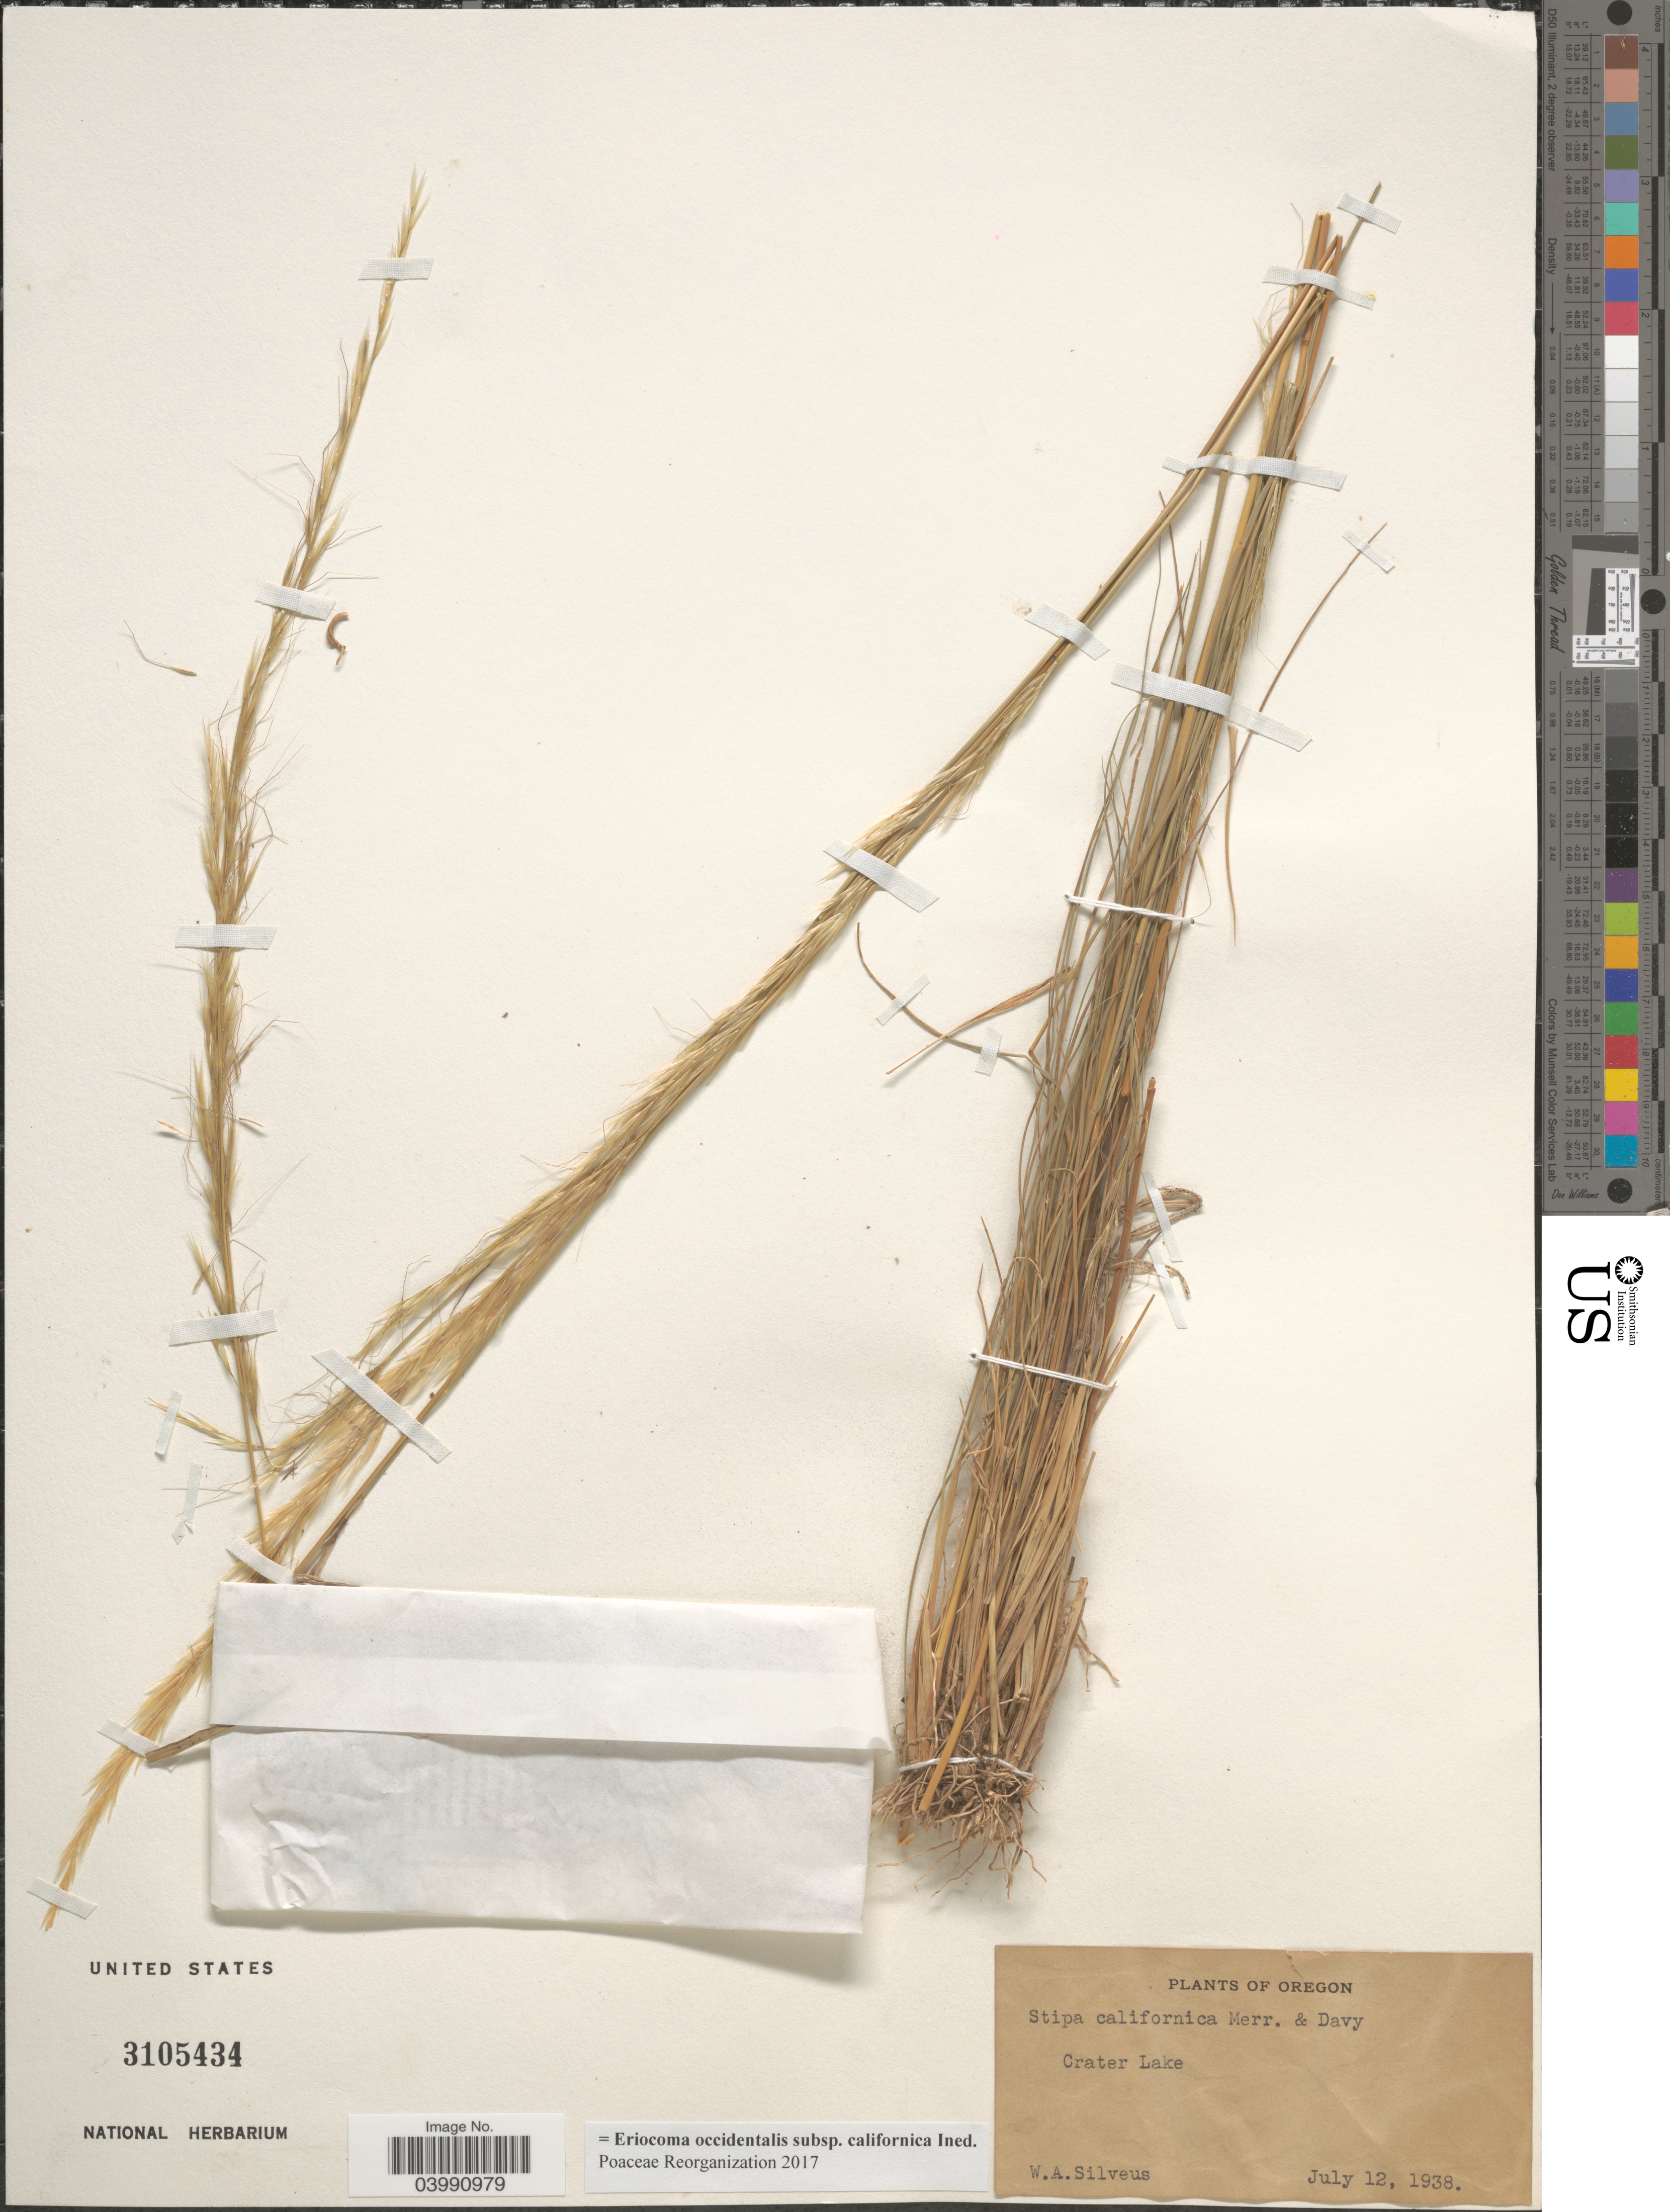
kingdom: Plantae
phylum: Tracheophyta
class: Liliopsida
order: Poales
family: Poaceae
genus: Eriocoma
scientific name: Eriocoma occidentalis subsp. californica ined.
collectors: W. Silveus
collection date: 1938-07-12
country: United States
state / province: Oregon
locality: Crater Lake.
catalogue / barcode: US 3105434